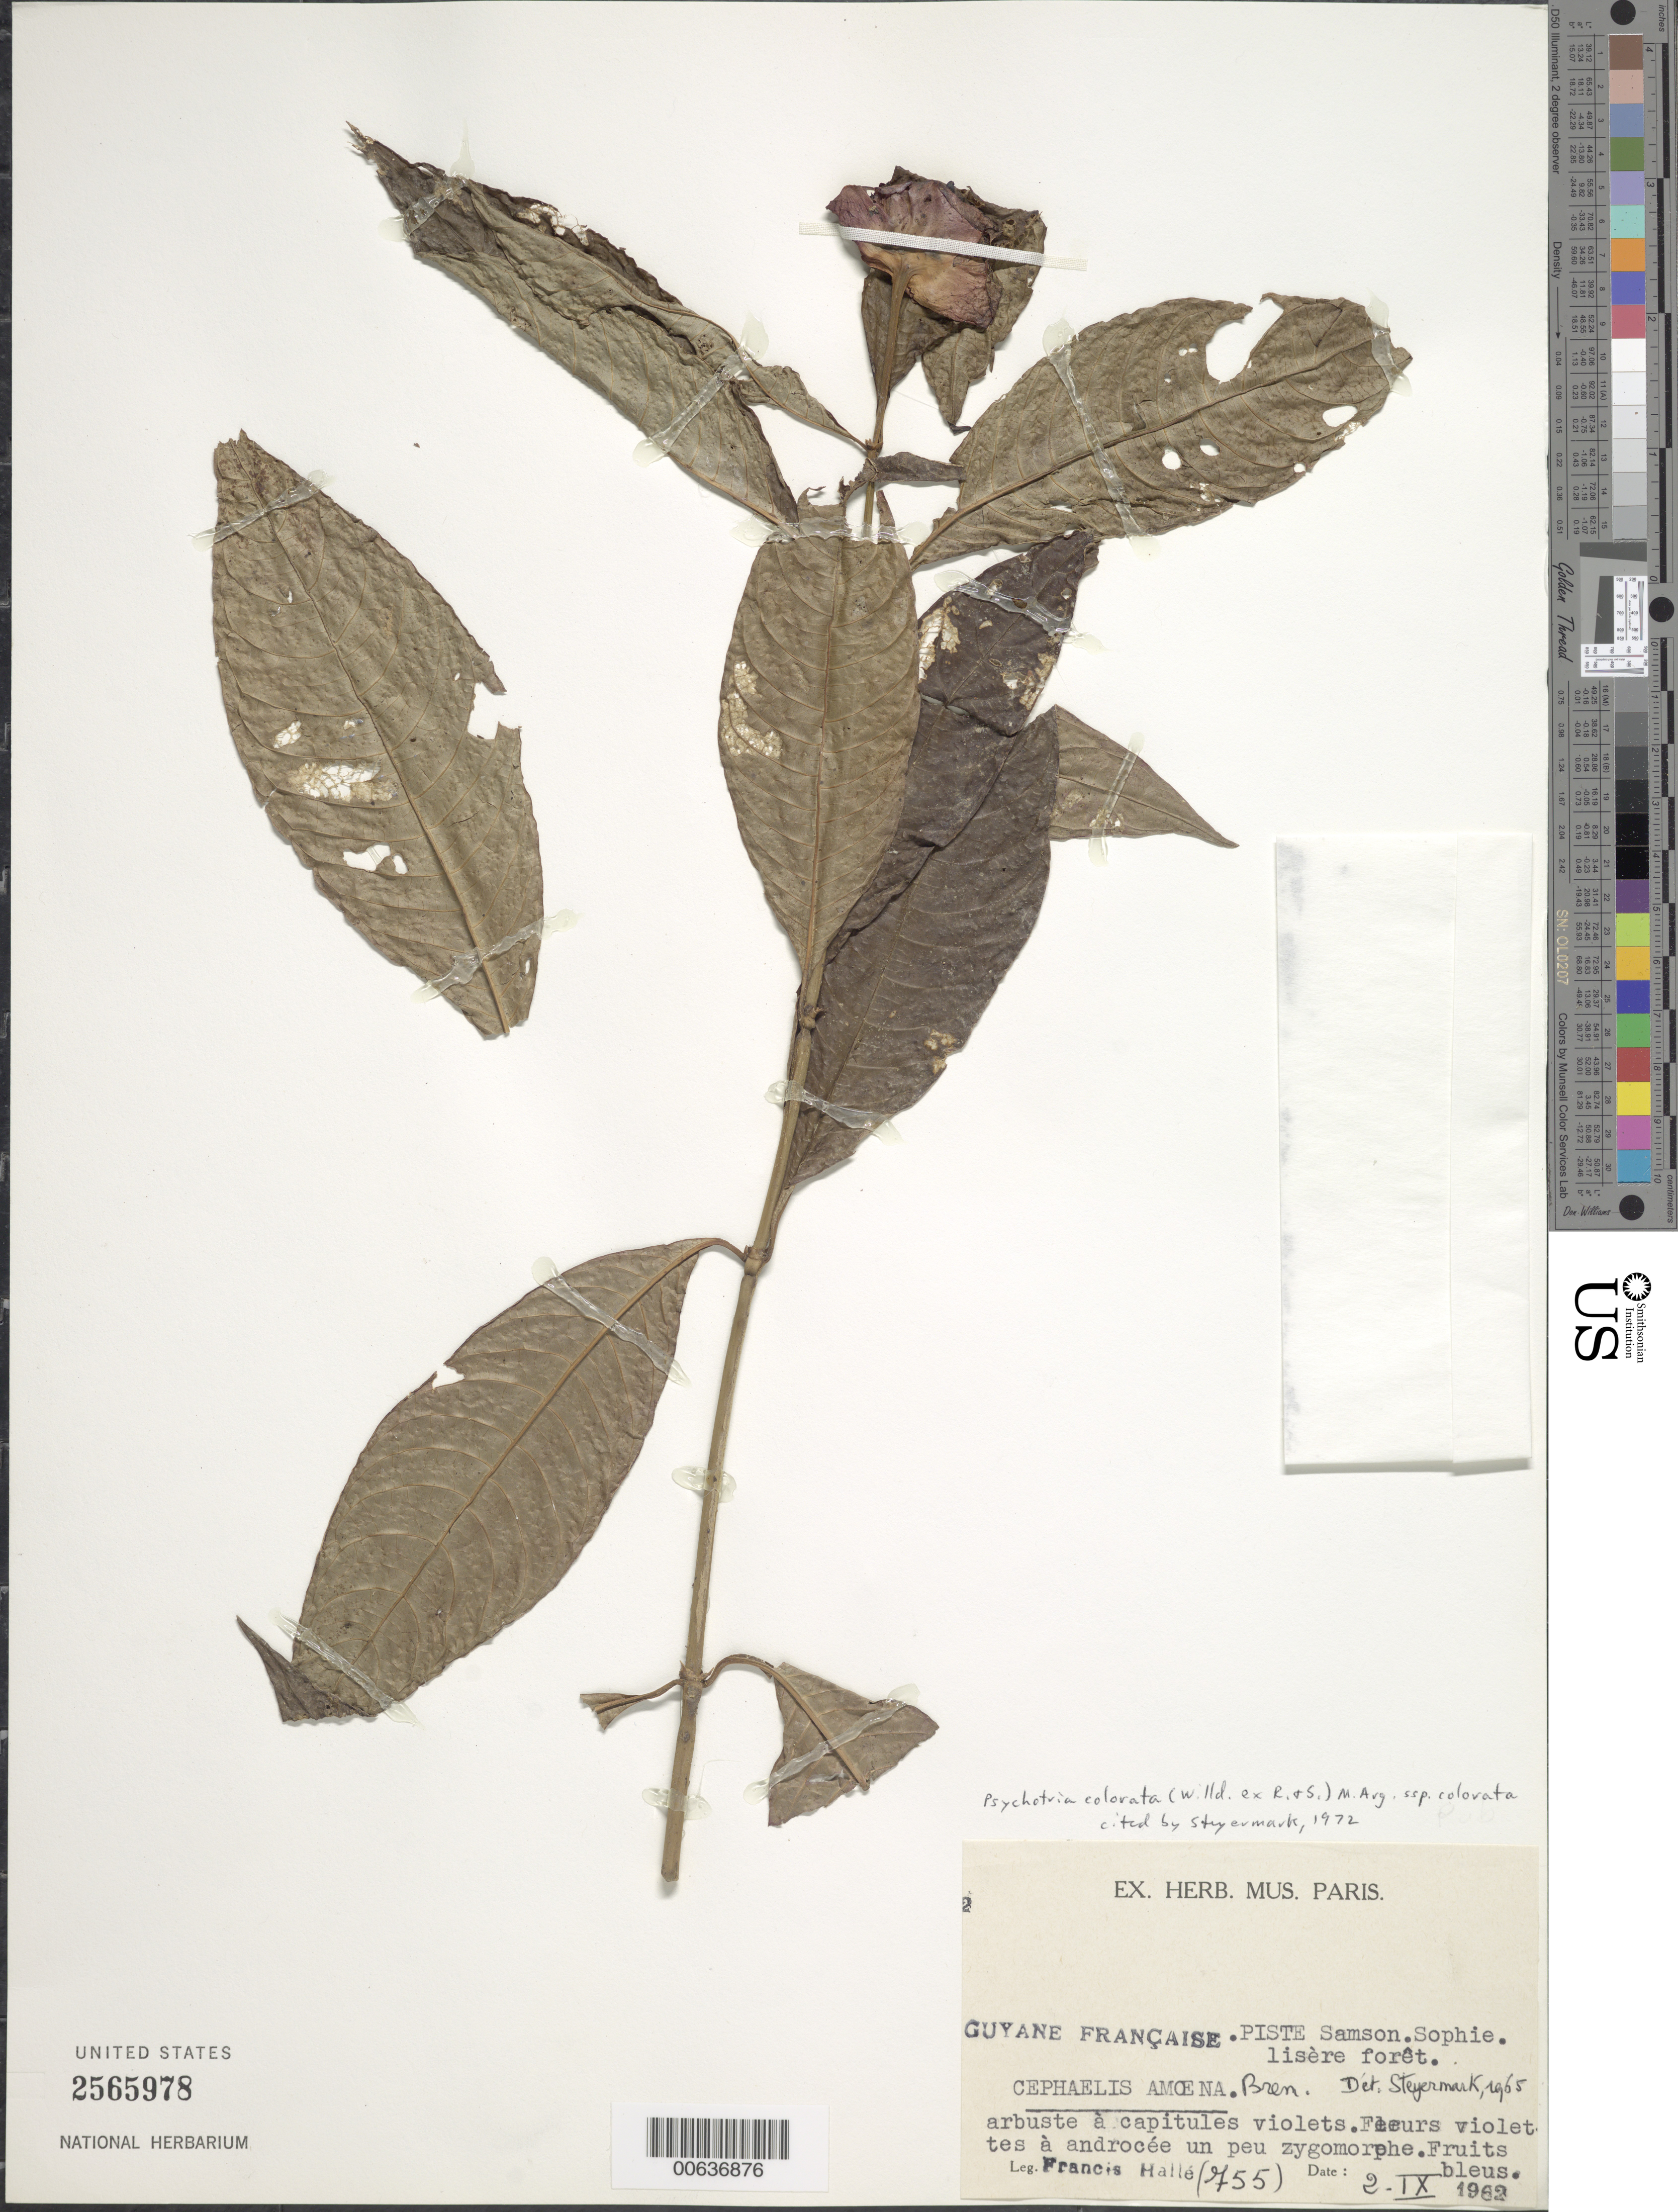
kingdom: Plantae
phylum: Tracheophyta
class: Magnoliopsida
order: Gentianales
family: Rubiaceae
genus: Palicourea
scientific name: Palicourea colorata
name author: (Hoffmanns. ex Roem. & Schult.) Delprete & J.H. Kirkbr.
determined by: Kirkbride, J. H., Jr.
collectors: F. Hallé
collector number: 755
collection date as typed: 2-Sep-62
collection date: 1962-09-02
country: French Guiana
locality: Piste Samson, Sophie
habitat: Lisiere foret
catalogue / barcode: US 2565978